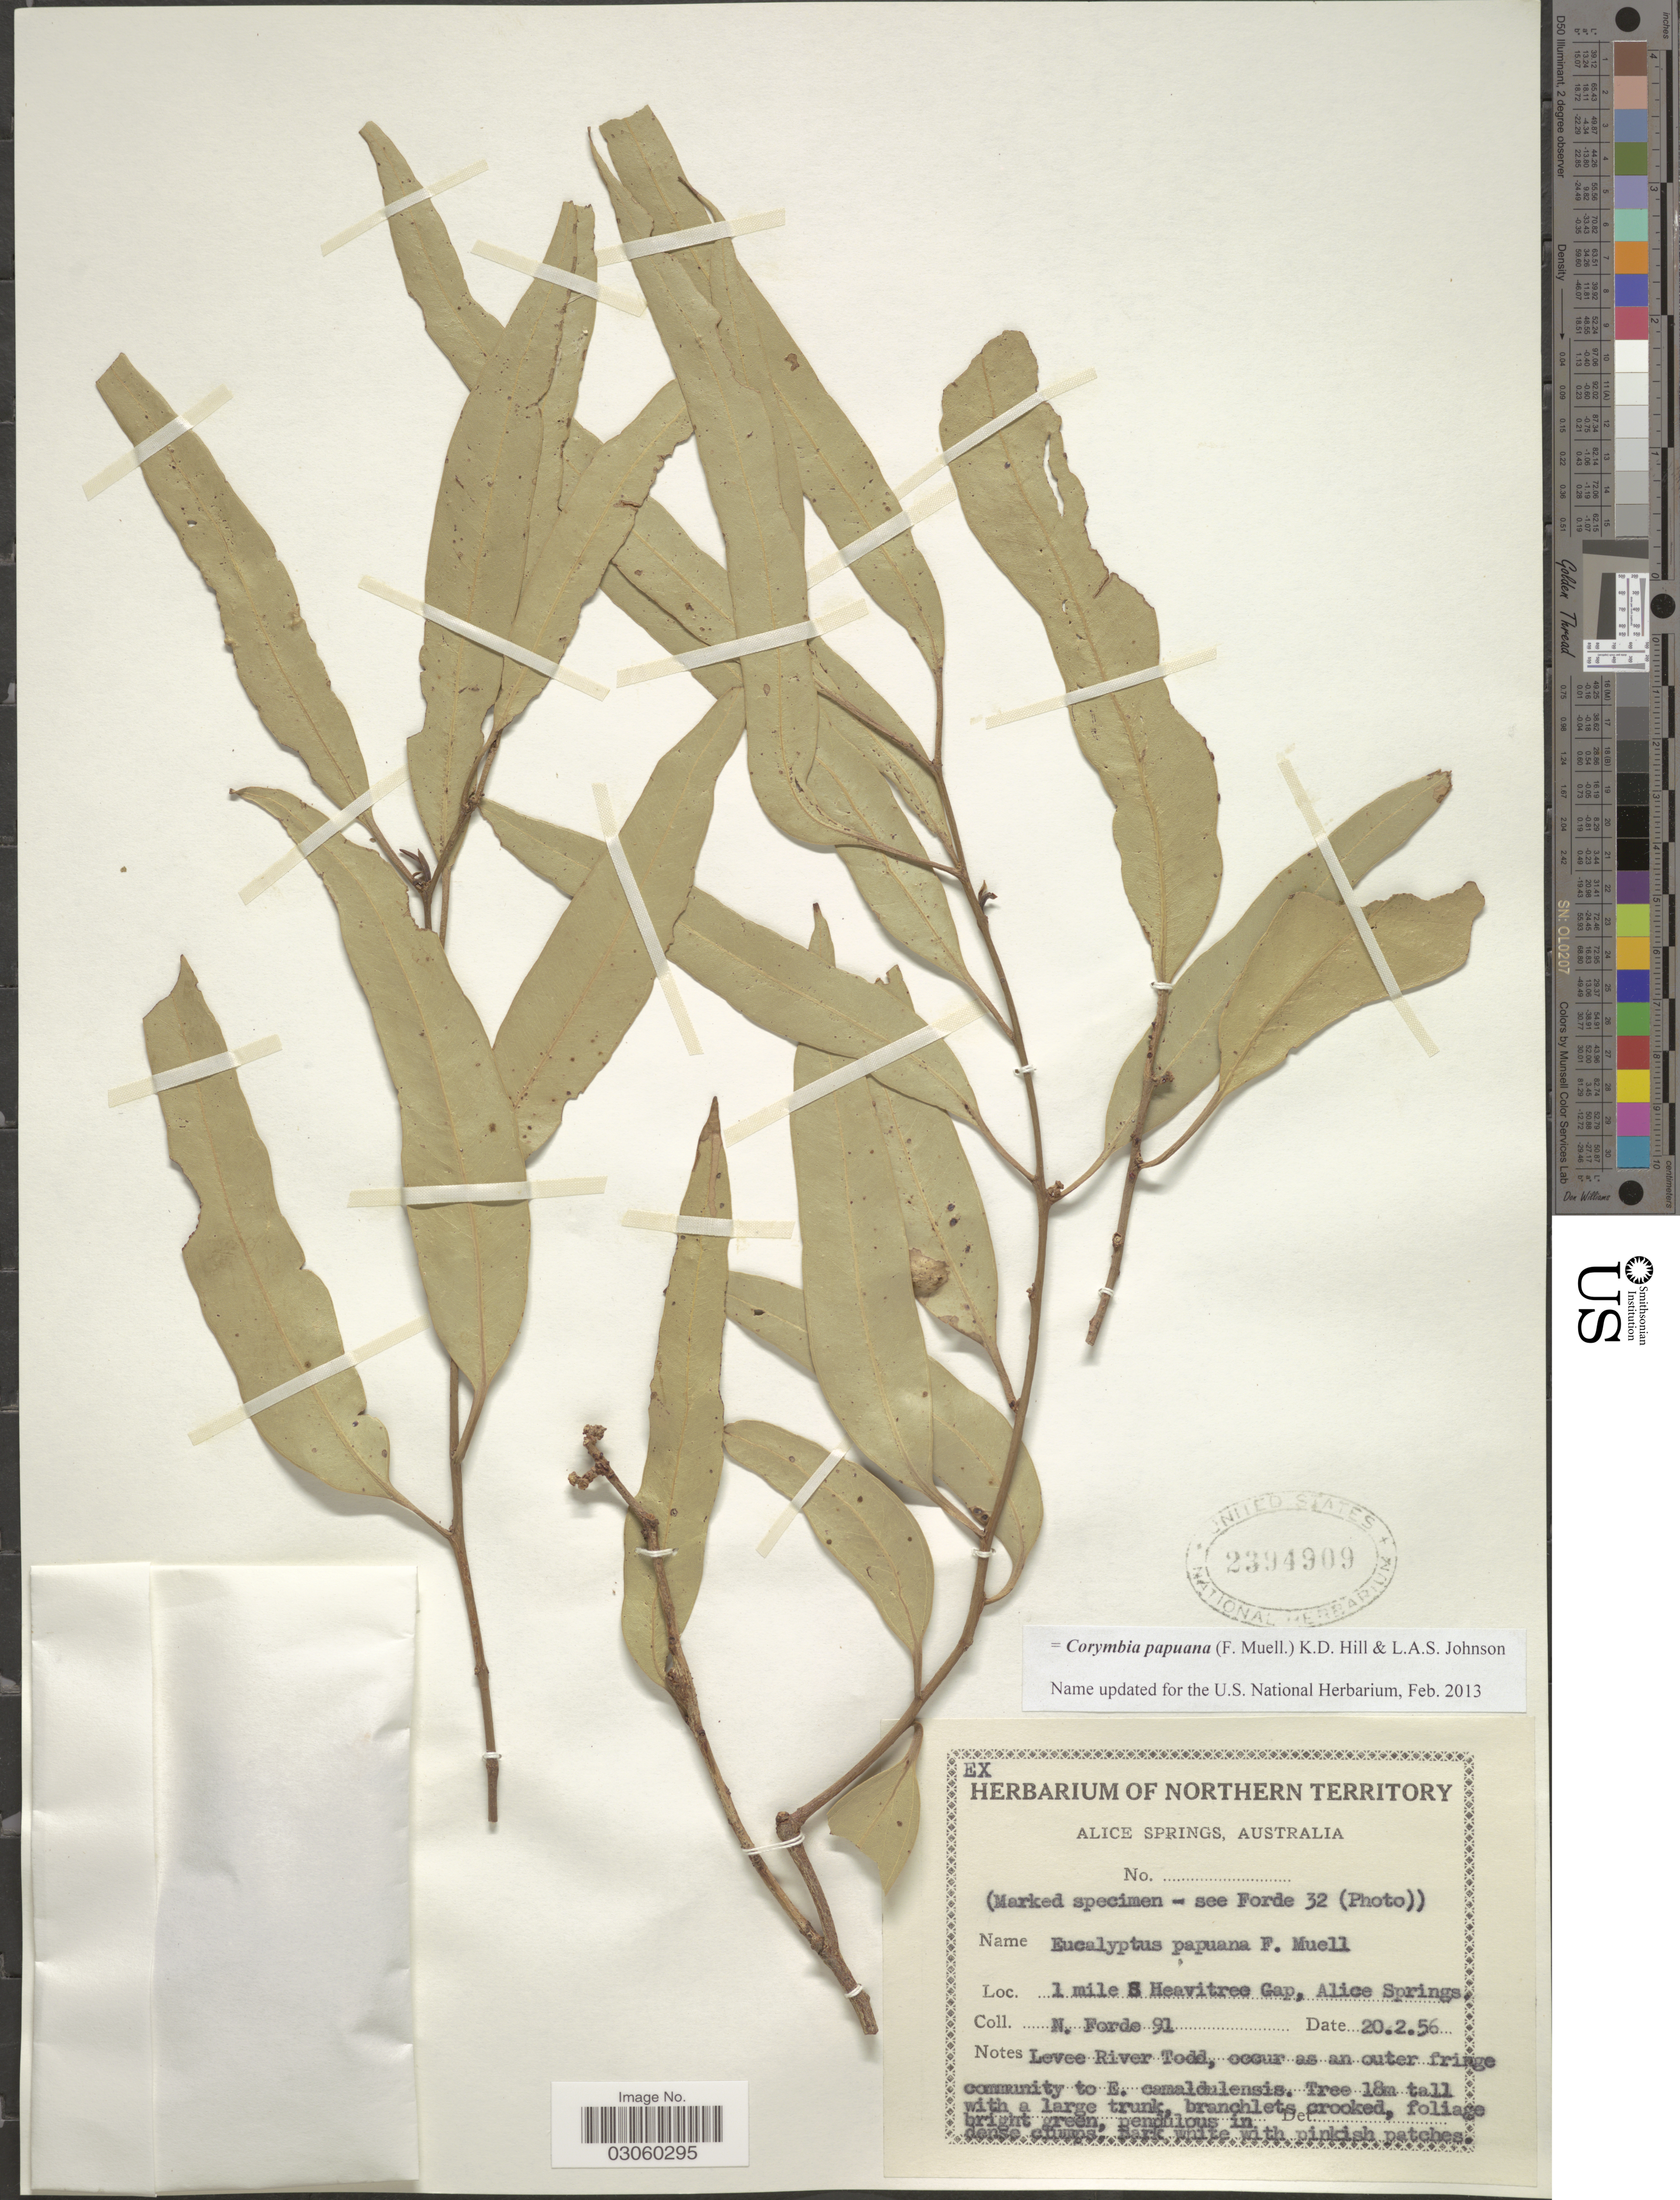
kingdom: Plantae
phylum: Tracheophyta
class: Magnoliopsida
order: Myrtales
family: Myrtaceae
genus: Corymbia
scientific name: Corymbia papuana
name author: (F. Muell.) K.D. Hill & L.A.S. Johnson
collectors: N. Forde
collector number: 91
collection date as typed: Transcribed d/m/y: 20/2/56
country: Australia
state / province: Northern Territory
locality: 1 mile S Heavitree Gap, Alice Springs.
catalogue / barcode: US 2395909